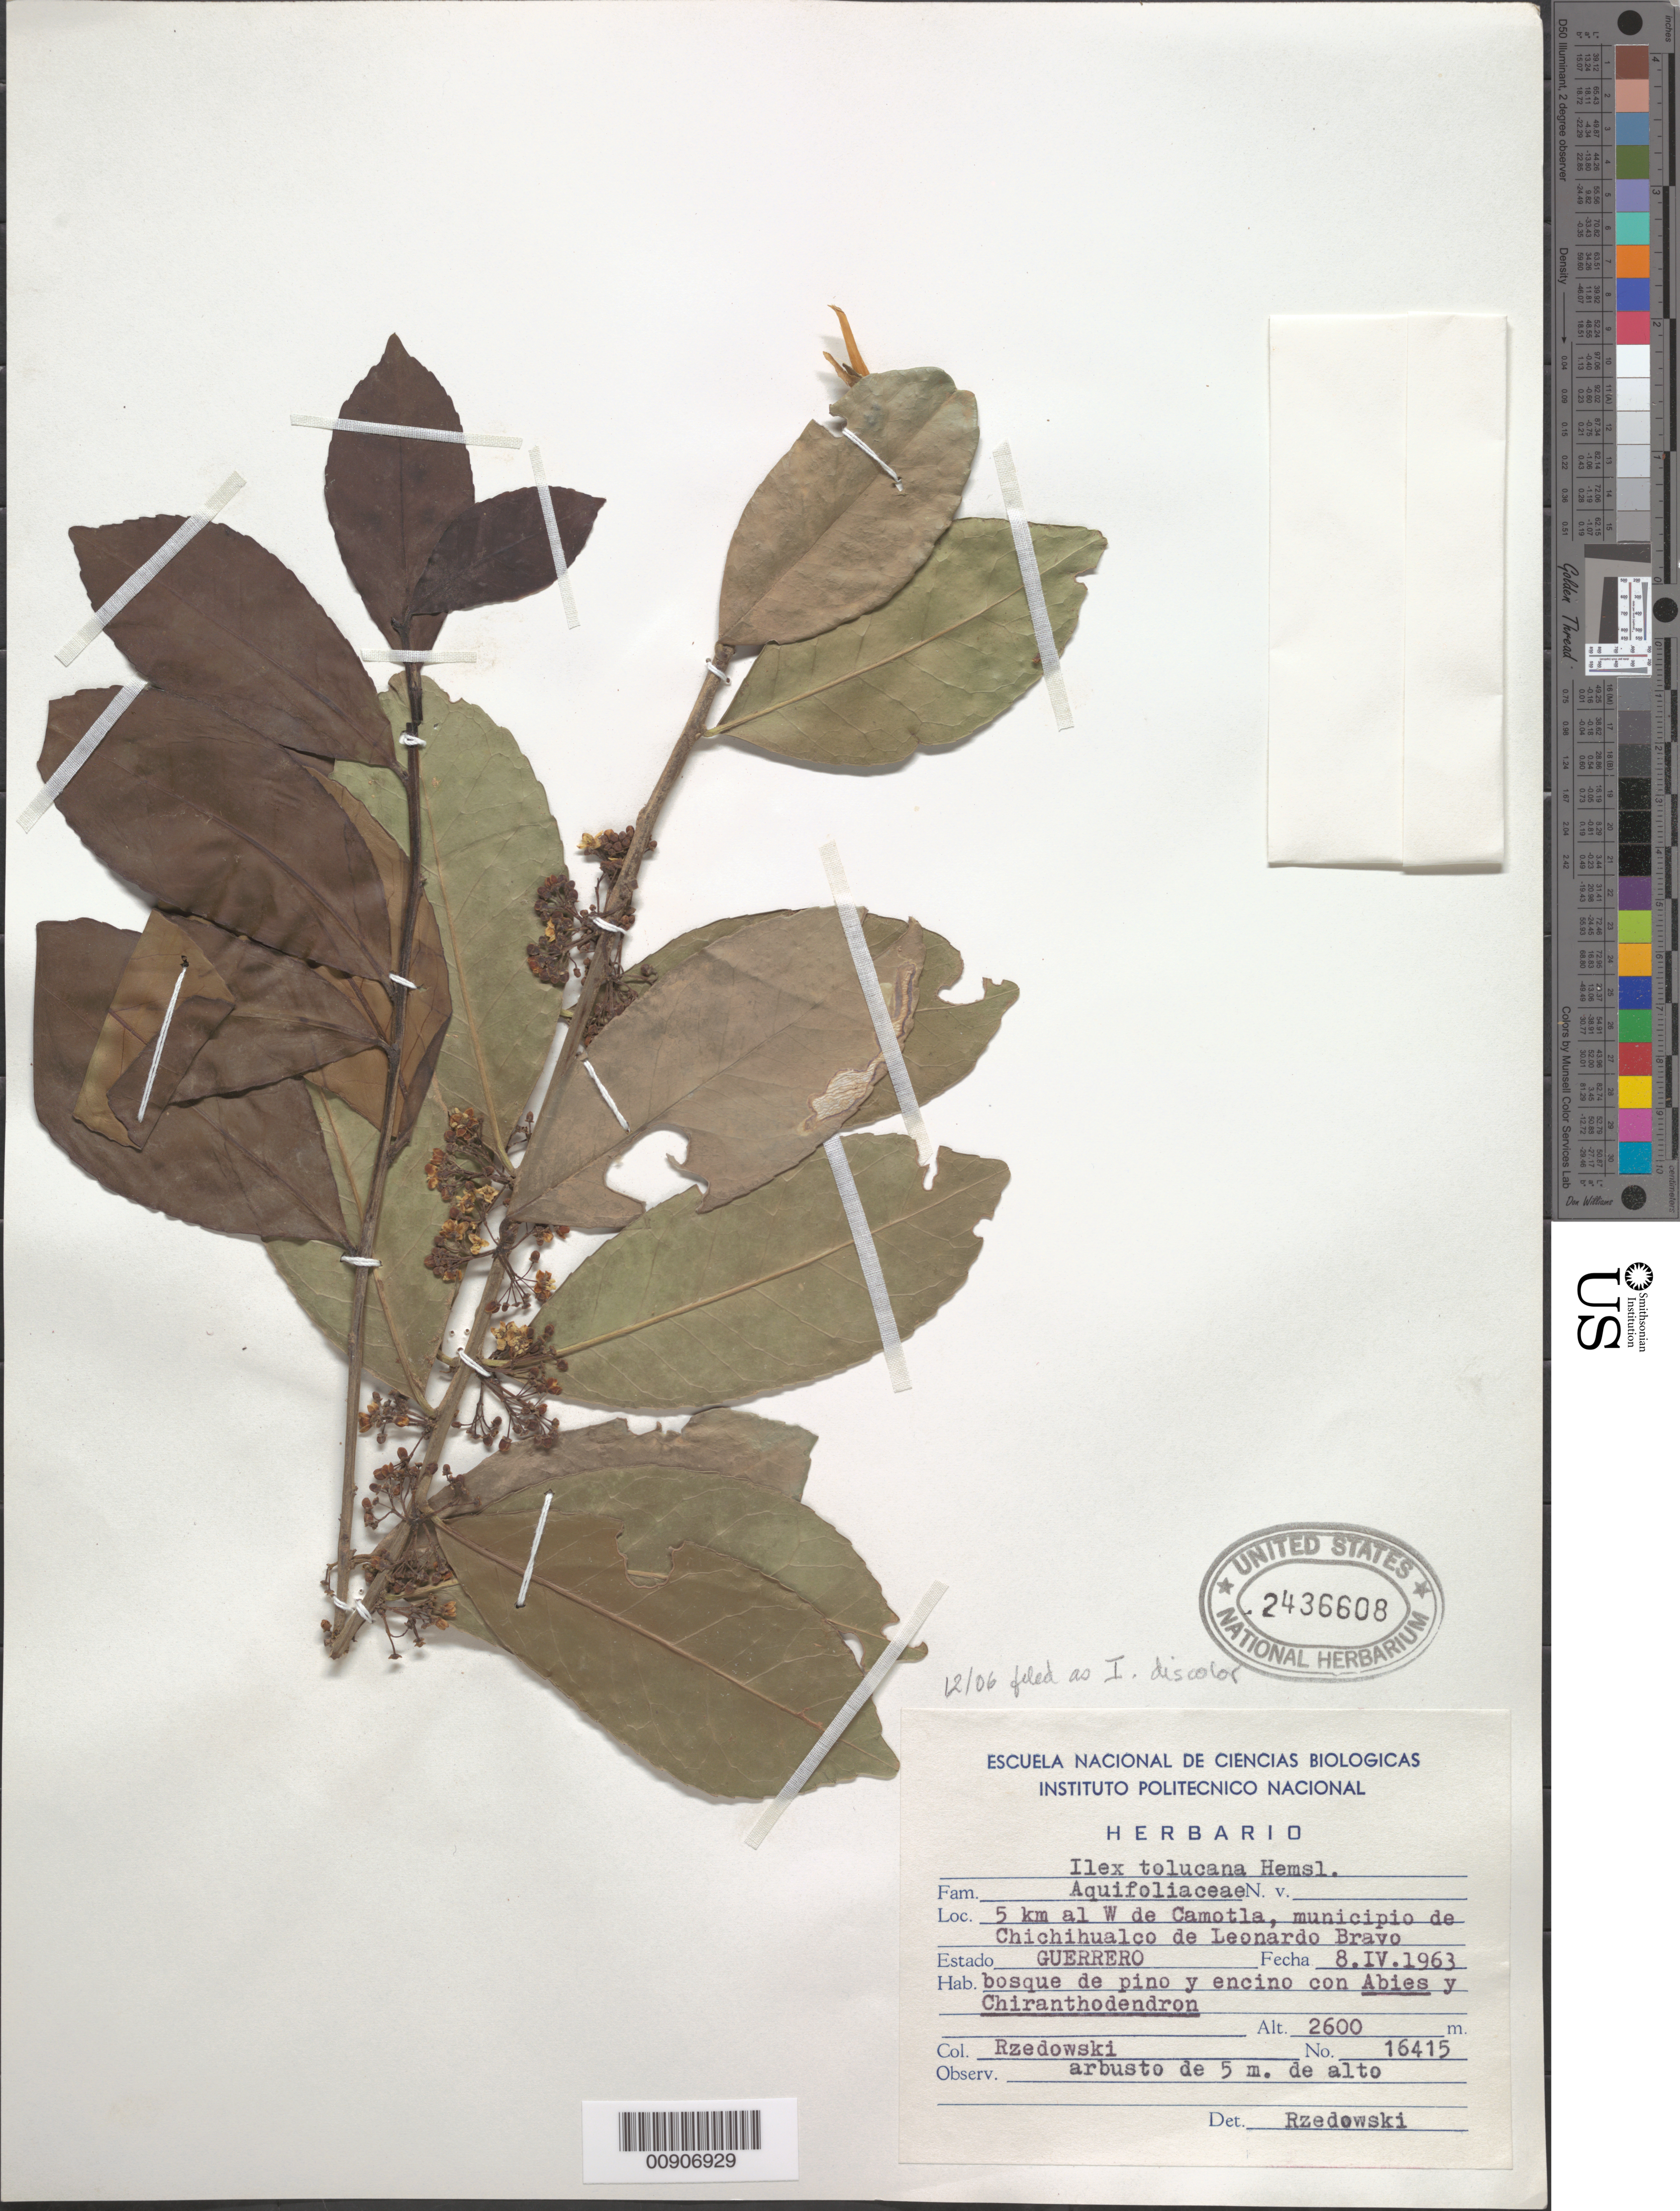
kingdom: Plantae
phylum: Tracheophyta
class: Magnoliopsida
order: Aquifoliales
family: Aquifoliaceae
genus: Ilex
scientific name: Ilex discolor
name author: Hemsl.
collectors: J. Rzedowski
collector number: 16415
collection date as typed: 08 Apr 1963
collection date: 1963-04-08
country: Mexico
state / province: Guerrero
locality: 5 km al W de Camotla, municipio de Chichihualco de Leonardo Bravo, Estado Guerrero.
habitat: Bosque de pino y encino con Abies y Chiranthodendron.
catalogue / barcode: US 2436608